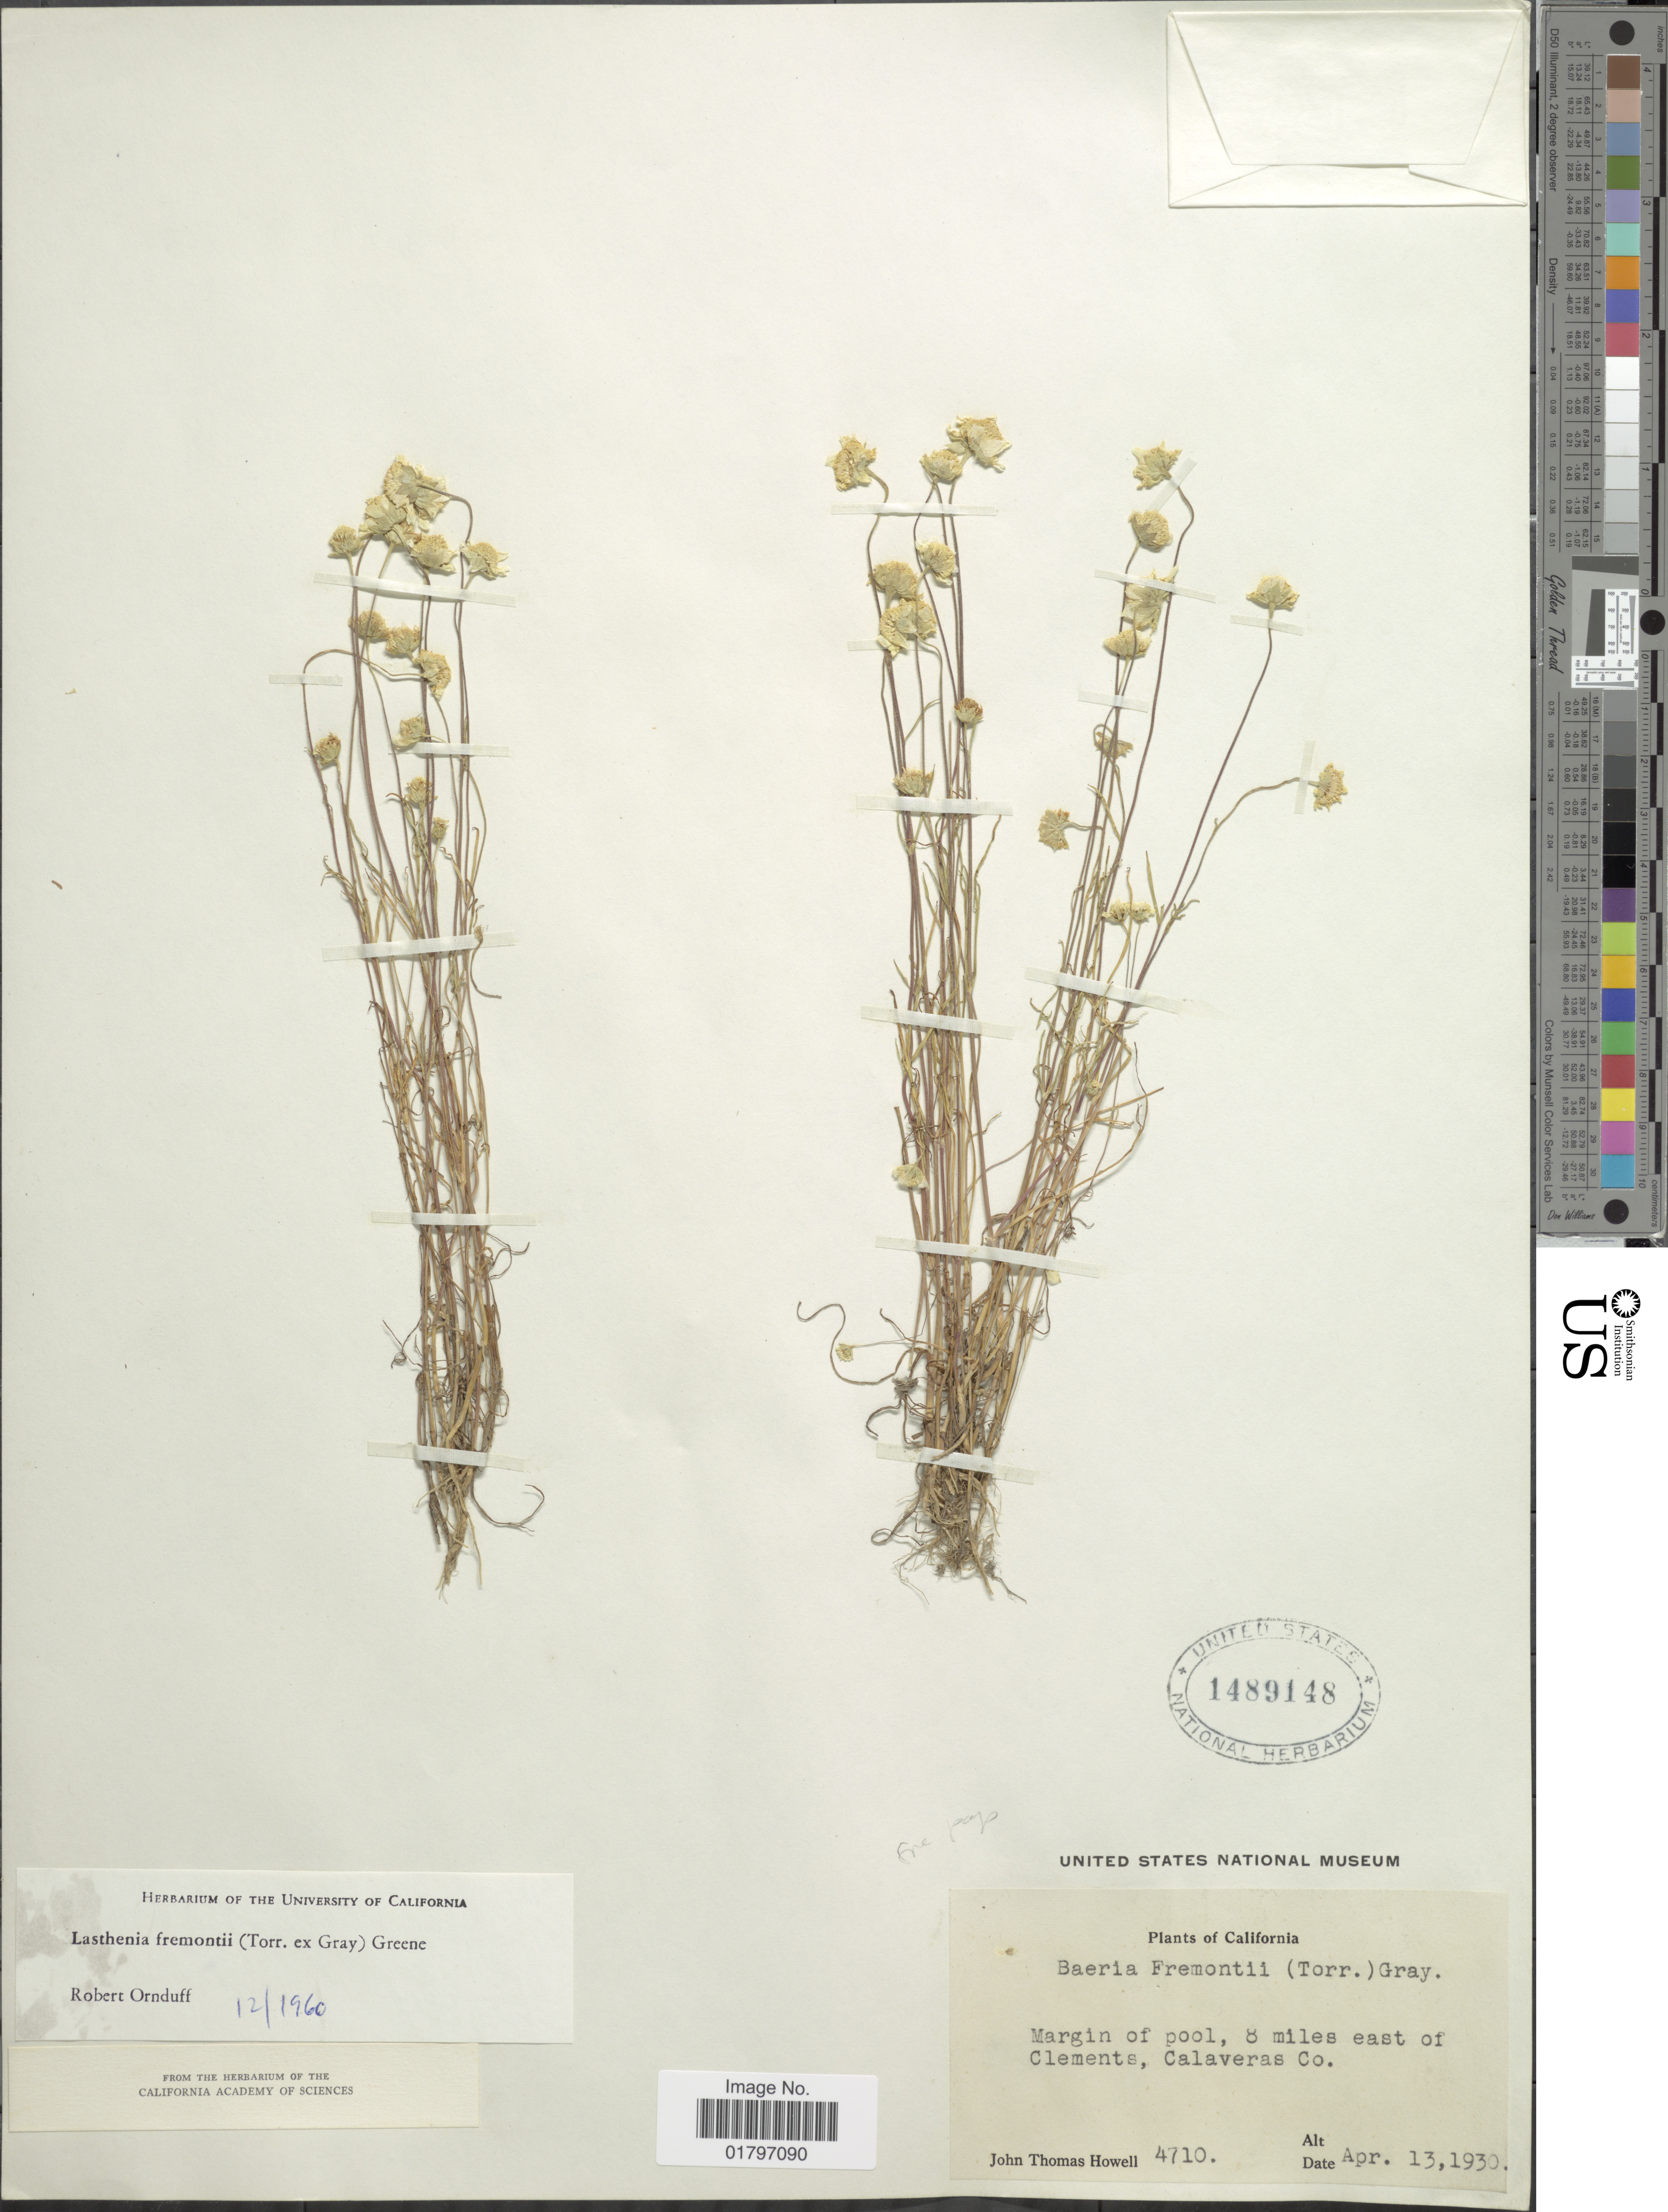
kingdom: Plantae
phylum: Tracheophyta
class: Magnoliopsida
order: Asterales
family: Asteraceae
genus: Lasthenia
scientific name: Lasthenia fremontii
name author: (Torr. ex A. Gray) Greene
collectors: J. T. Howell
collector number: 4710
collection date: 1930-04-13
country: United States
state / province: California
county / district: Calaveras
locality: Margin of pool, 8 miles east of Clements, Calaveras Co.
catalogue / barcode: US 1489148